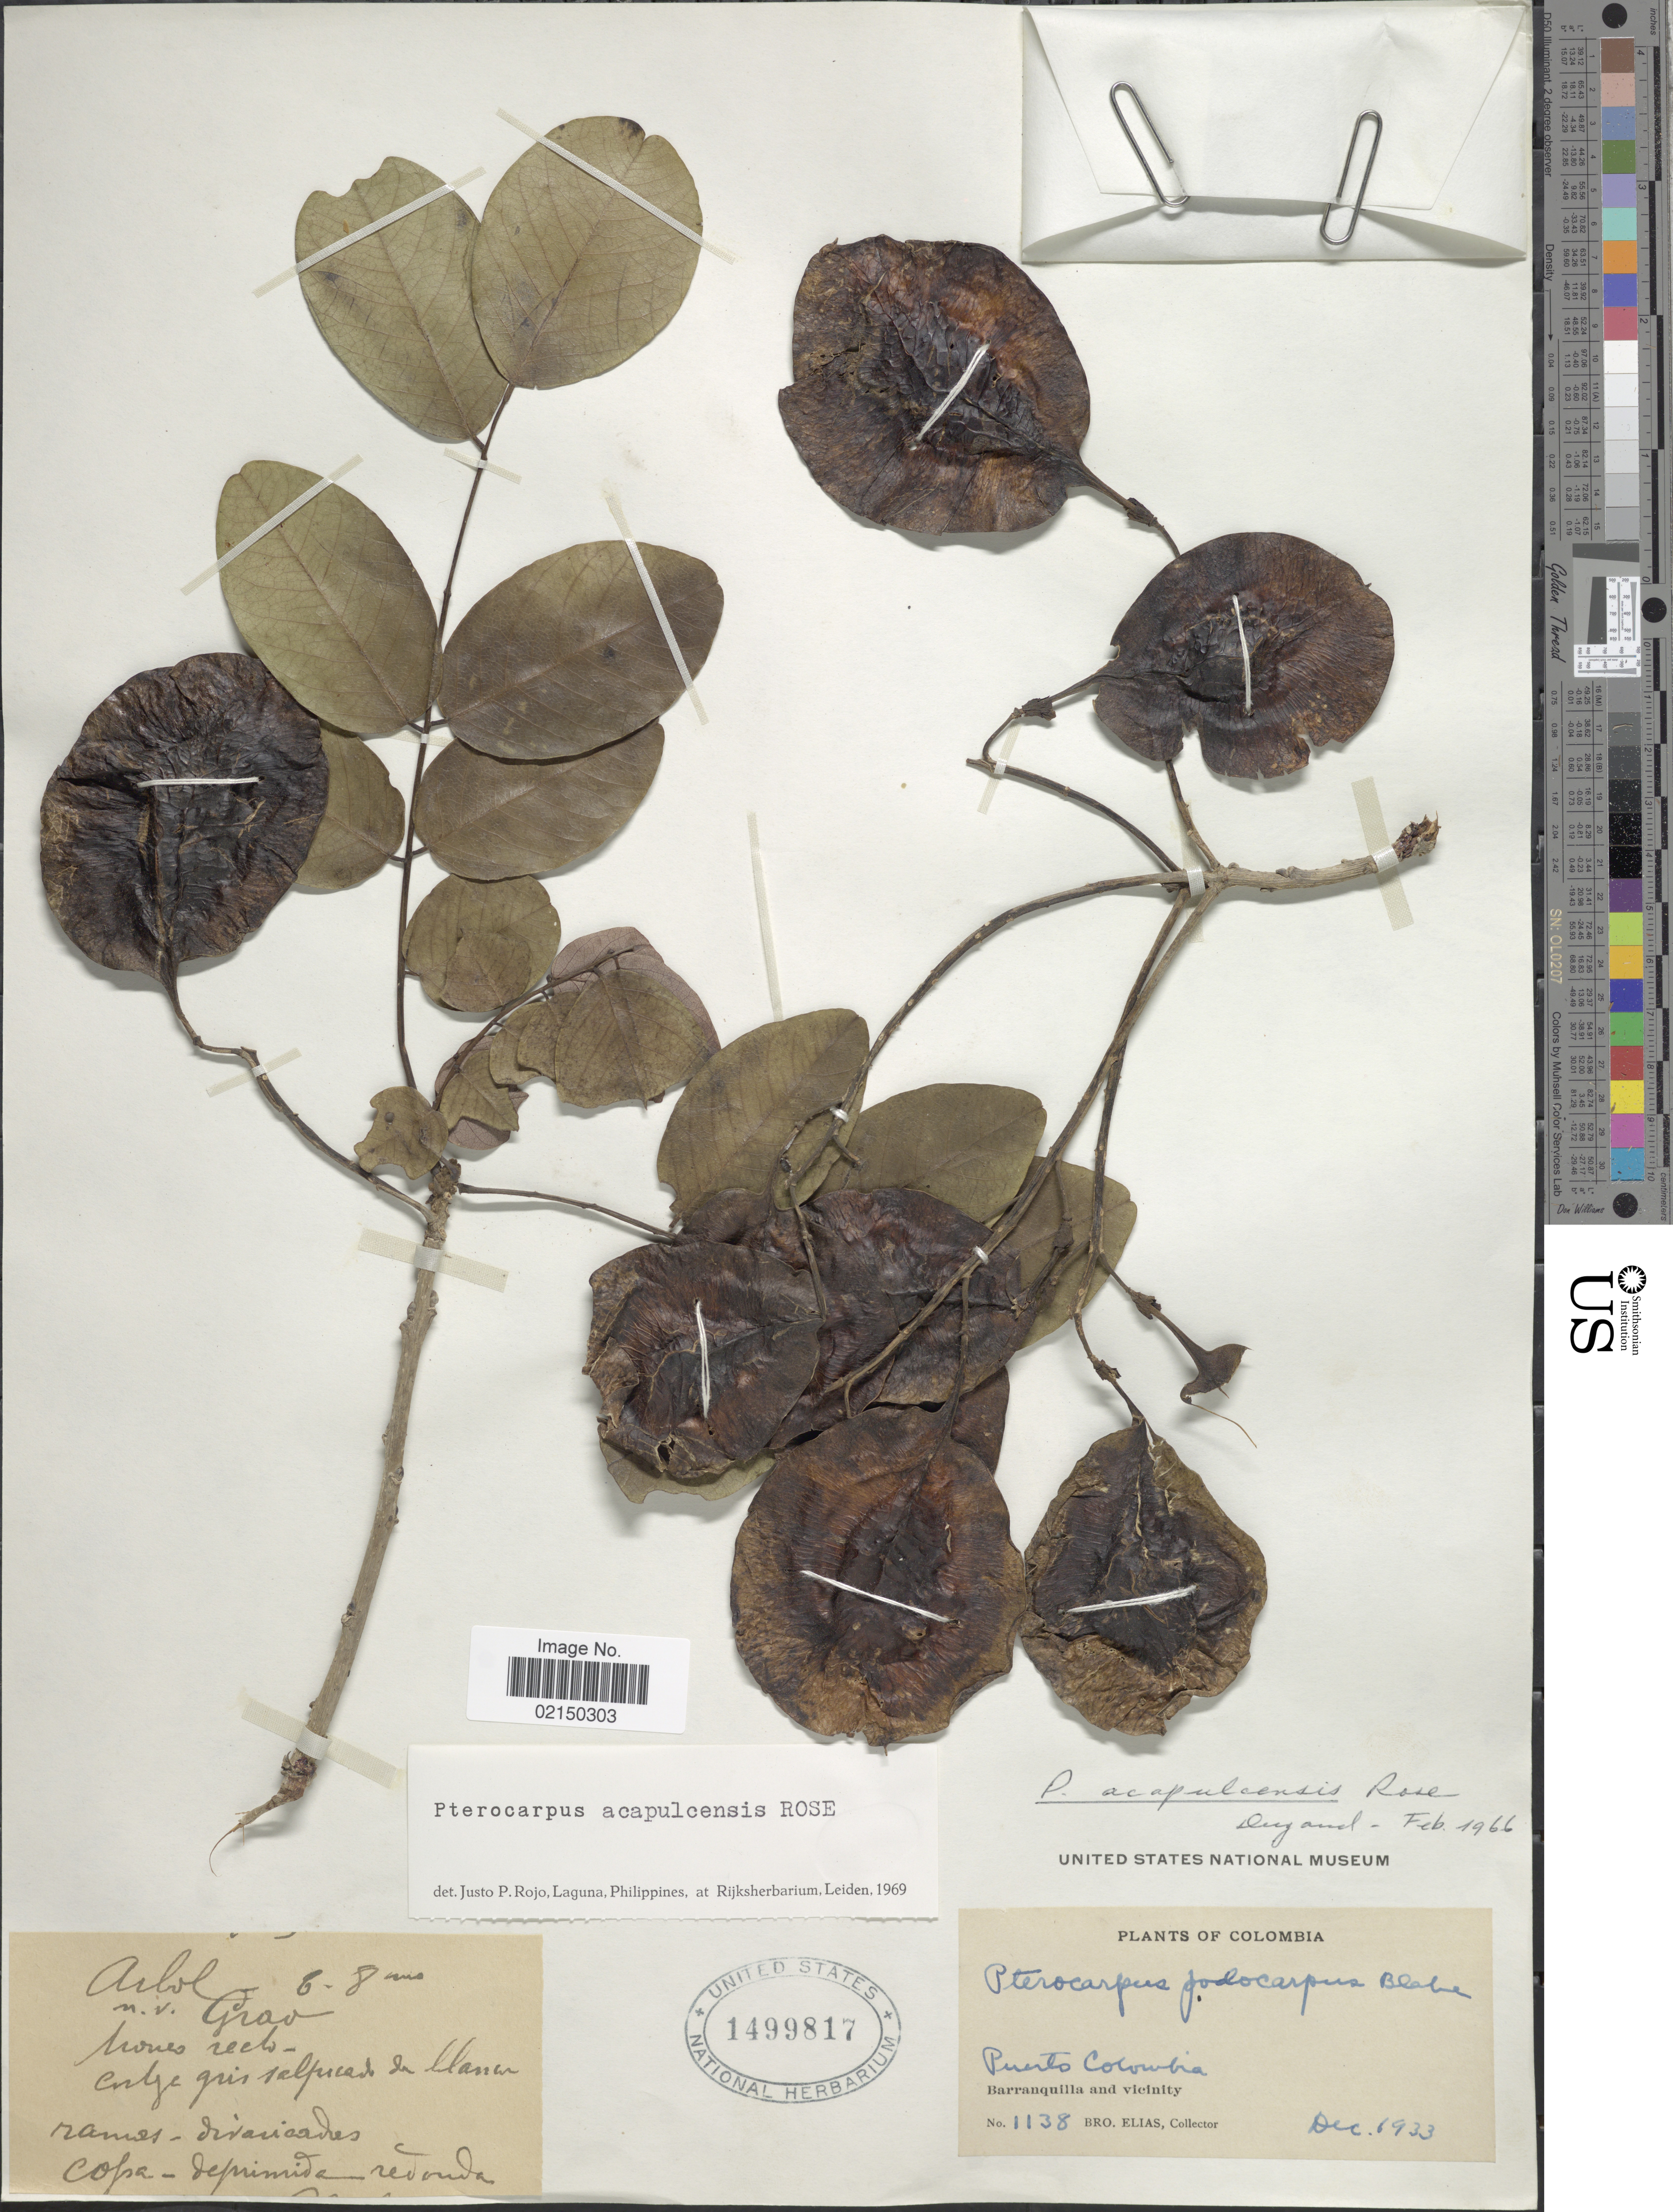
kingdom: Plantae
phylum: Tracheophyta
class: Magnoliopsida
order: Fabales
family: Fabaceae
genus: Pterocarpus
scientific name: Pterocarpus acapulcensis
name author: Rose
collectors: Bro. Elias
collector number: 1138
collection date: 1933-12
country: Colombia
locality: Puerto Columbia, Barranquilla and vicinity.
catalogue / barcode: US 1499817